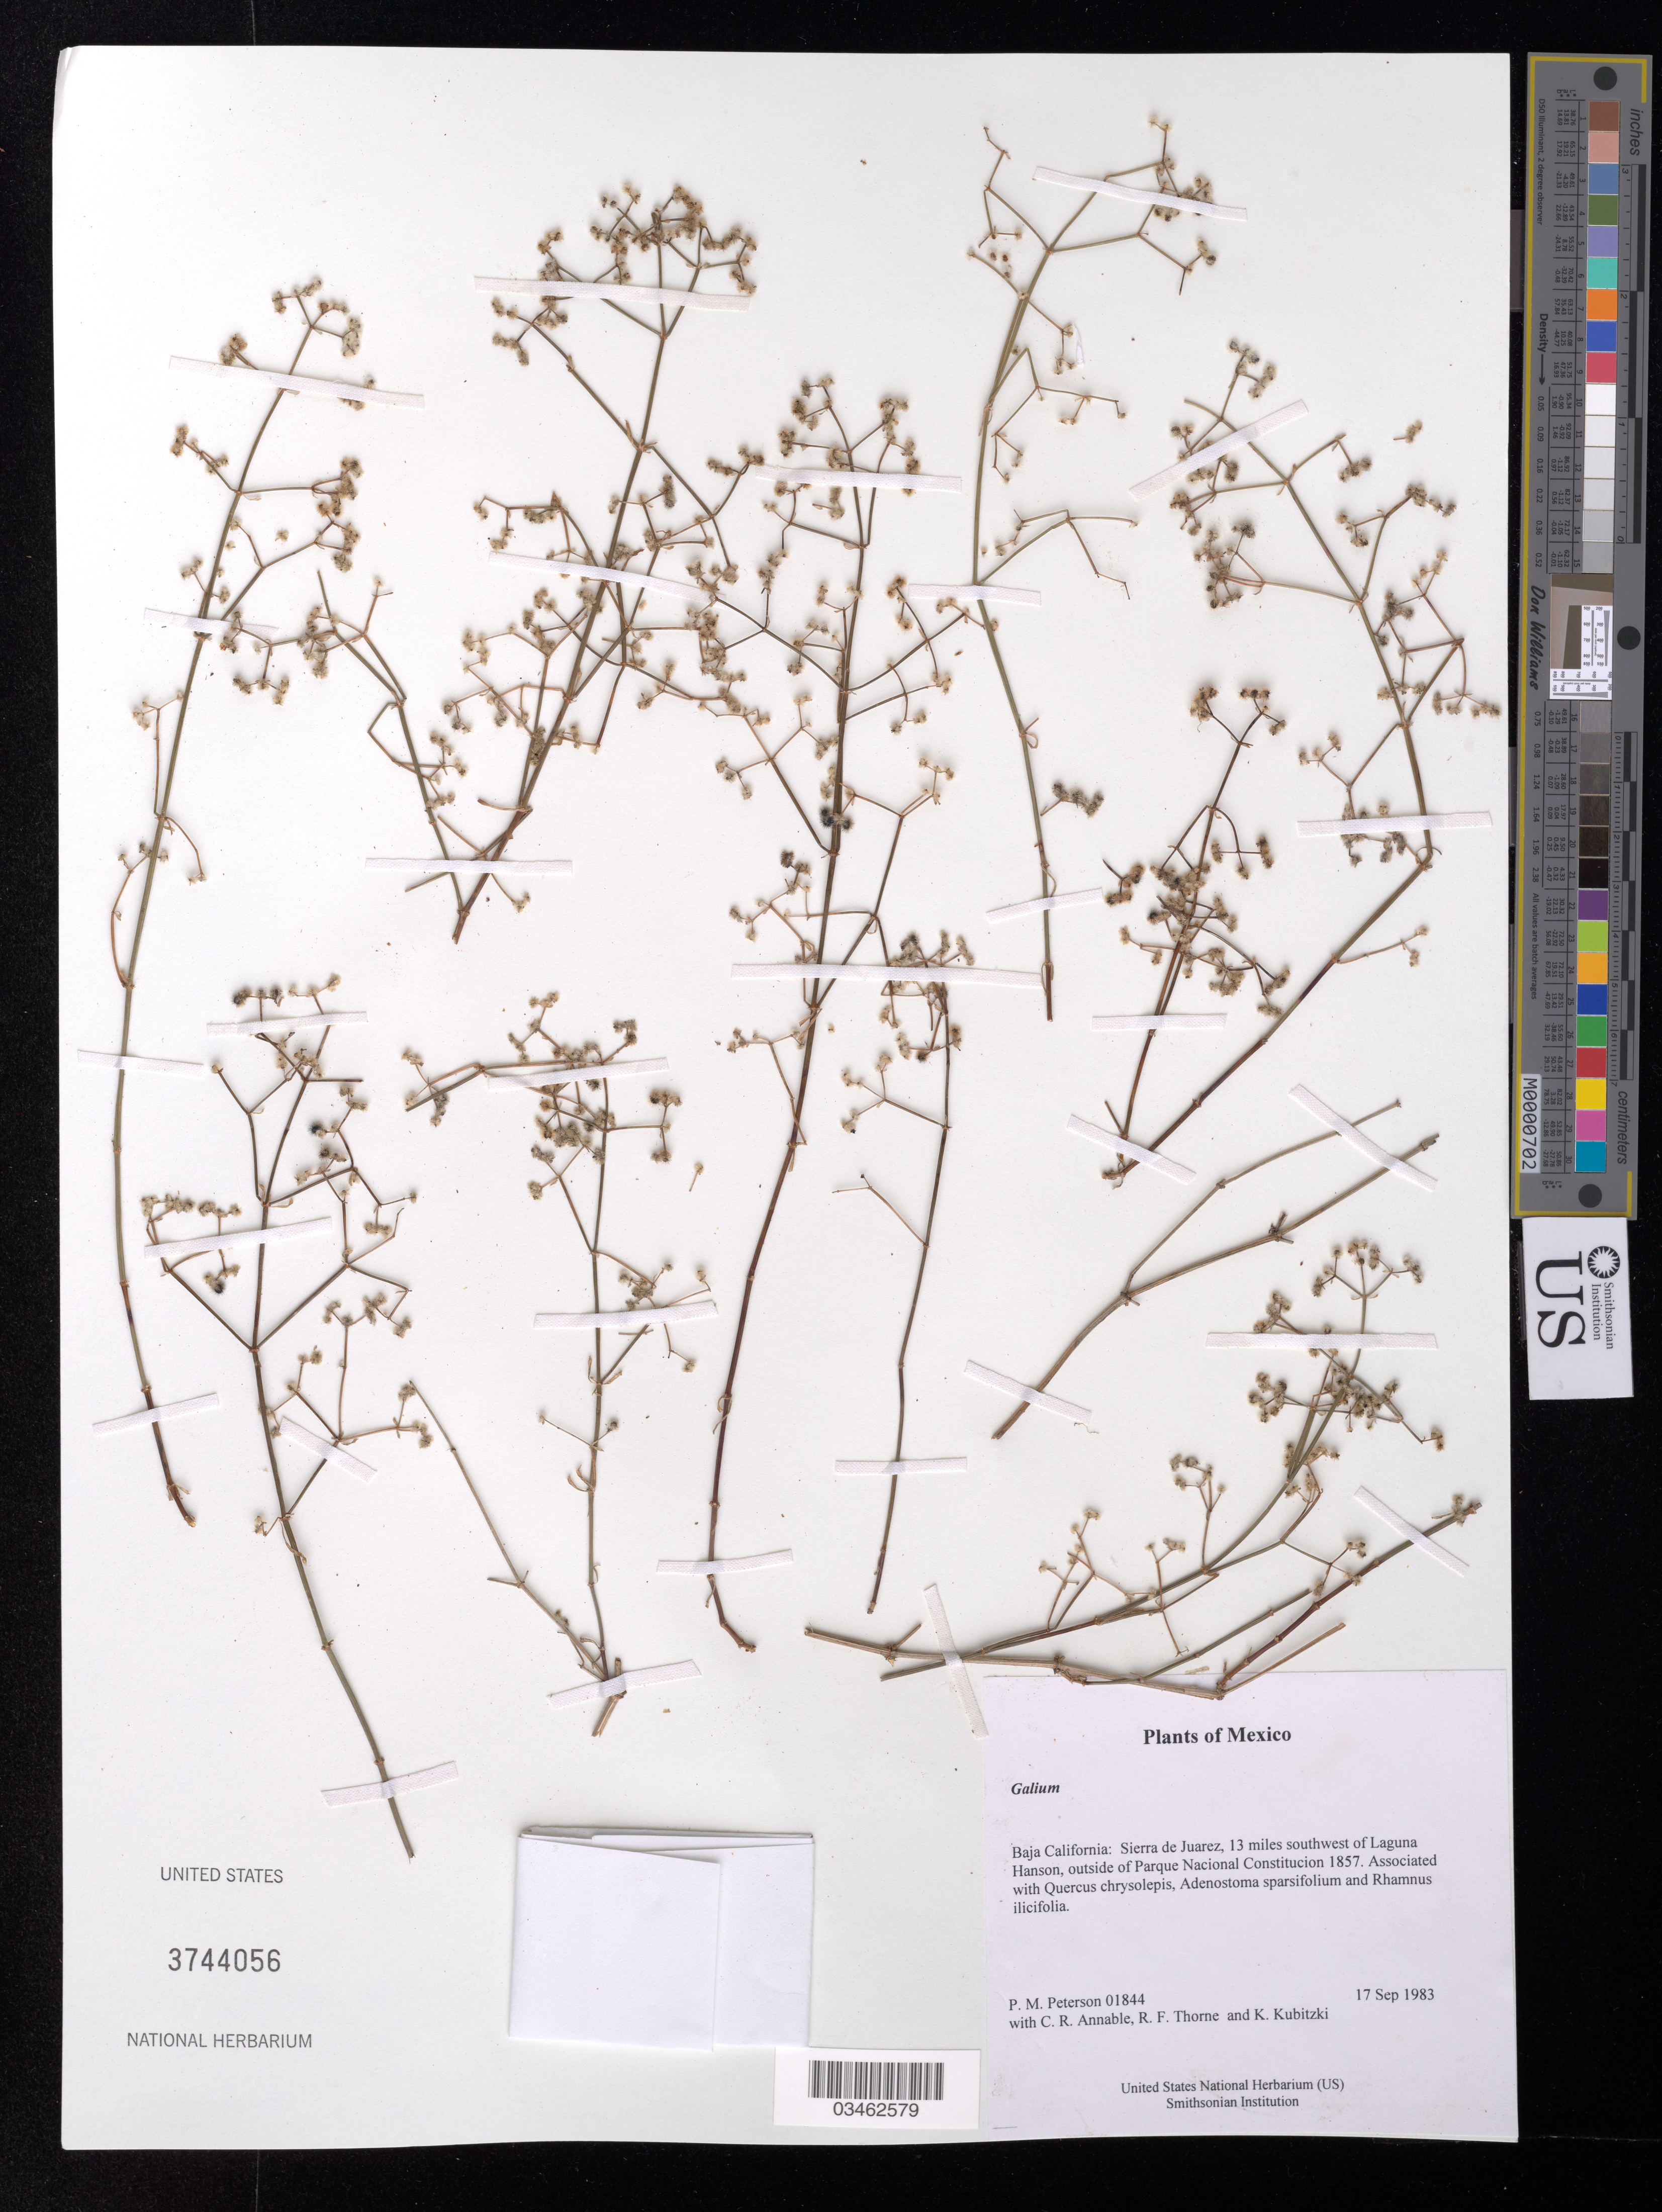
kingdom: Plantae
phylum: Tracheophyta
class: Magnoliopsida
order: Gentianales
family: Rubiaceae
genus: Galium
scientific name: Galium sp.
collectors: P. M. Peterson, C. R. Annable, R. F. Thorne & K. Kubitzki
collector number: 01844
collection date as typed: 17 Sep 1983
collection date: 1983-09-17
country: Mexico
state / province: Baja California Norte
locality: Sierra de Juarez, 13 miles southwest of Laguna Hanson, outside of Parque Nacional Constitucion 1857.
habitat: Associated with Quercus chrysolepis, Adenostoma sparsifolium and Rhamnus ilicifolia.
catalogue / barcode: US 3744056